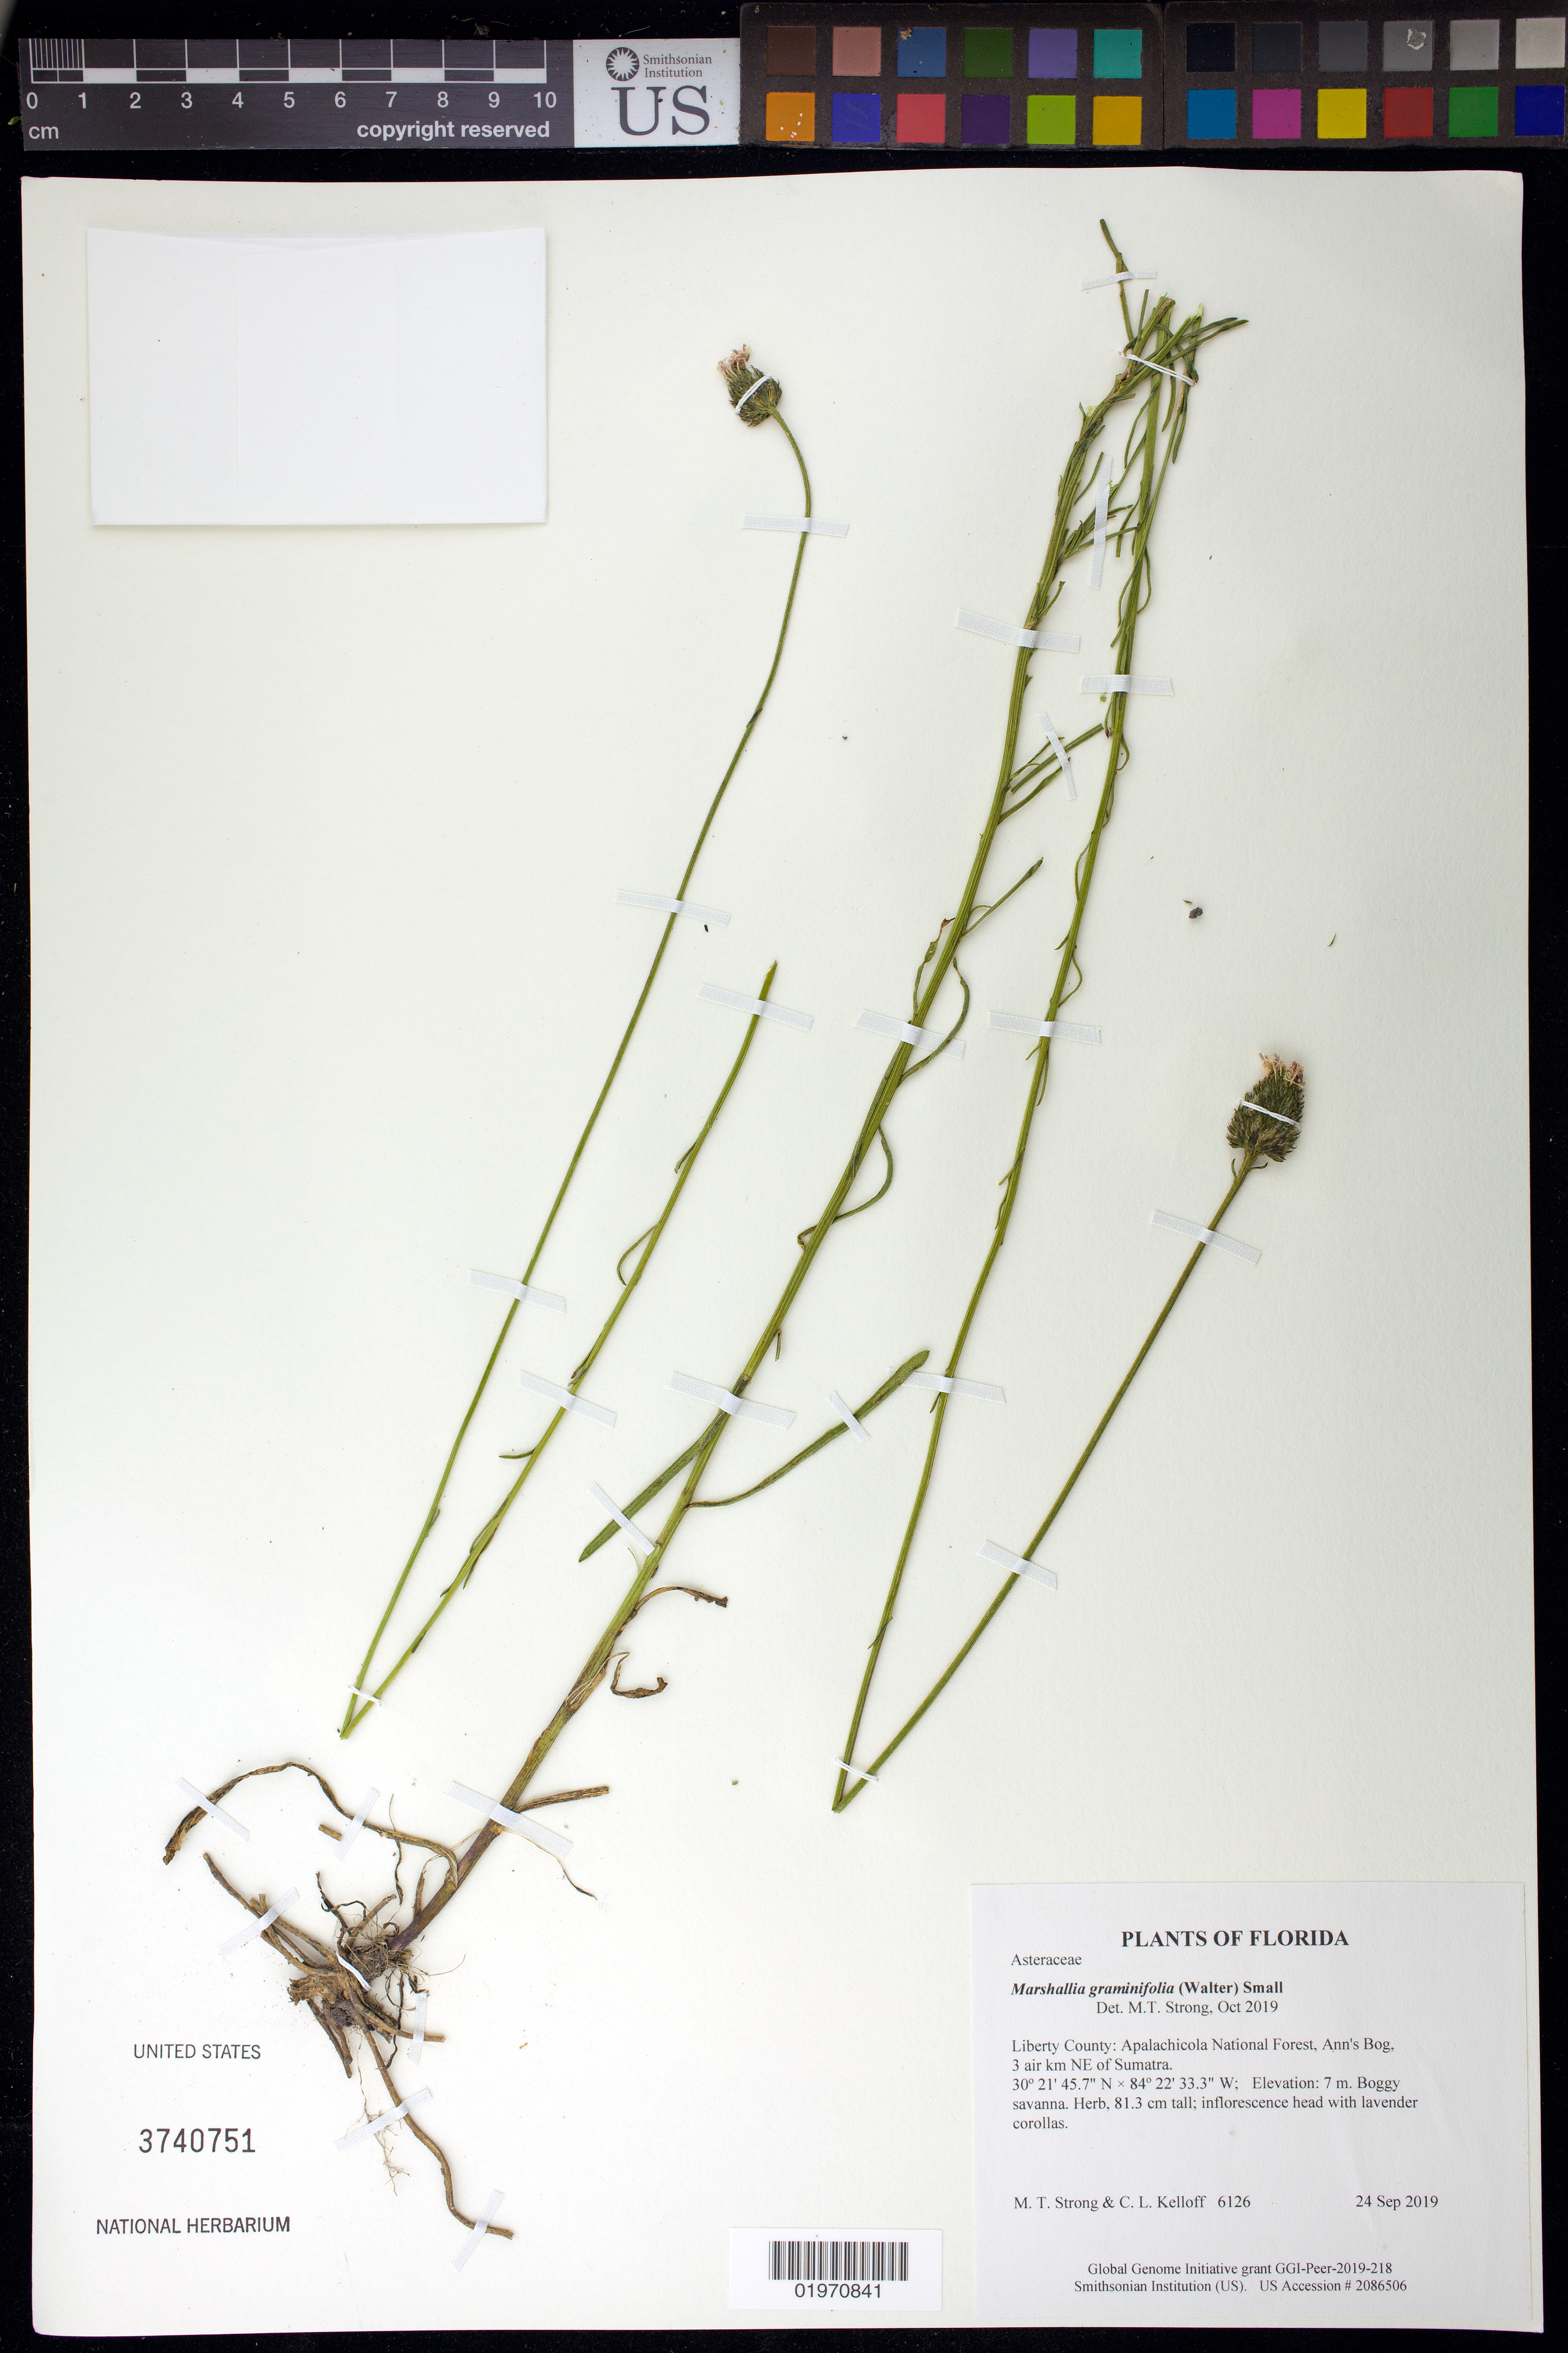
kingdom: Plantae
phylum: Tracheophyta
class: Magnoliopsida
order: Asterales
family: Asteraceae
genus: Marshallia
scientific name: Marshallia graminifolia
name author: (Walter) Small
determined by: Strong, Mark T., (BOT), Smithsonian Institution - National Museum of Natural History (UNITED STATES)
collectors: M. T. Strong & C. L. Kelloff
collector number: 6126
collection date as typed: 24 Sep 2019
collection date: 2019-09-24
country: United States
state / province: Florida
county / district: Liberty County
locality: Apalachicola National Forest, Ann's Bog, 3 air km NE of Sumatra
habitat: Boggy savanna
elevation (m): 7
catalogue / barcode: US 3740751